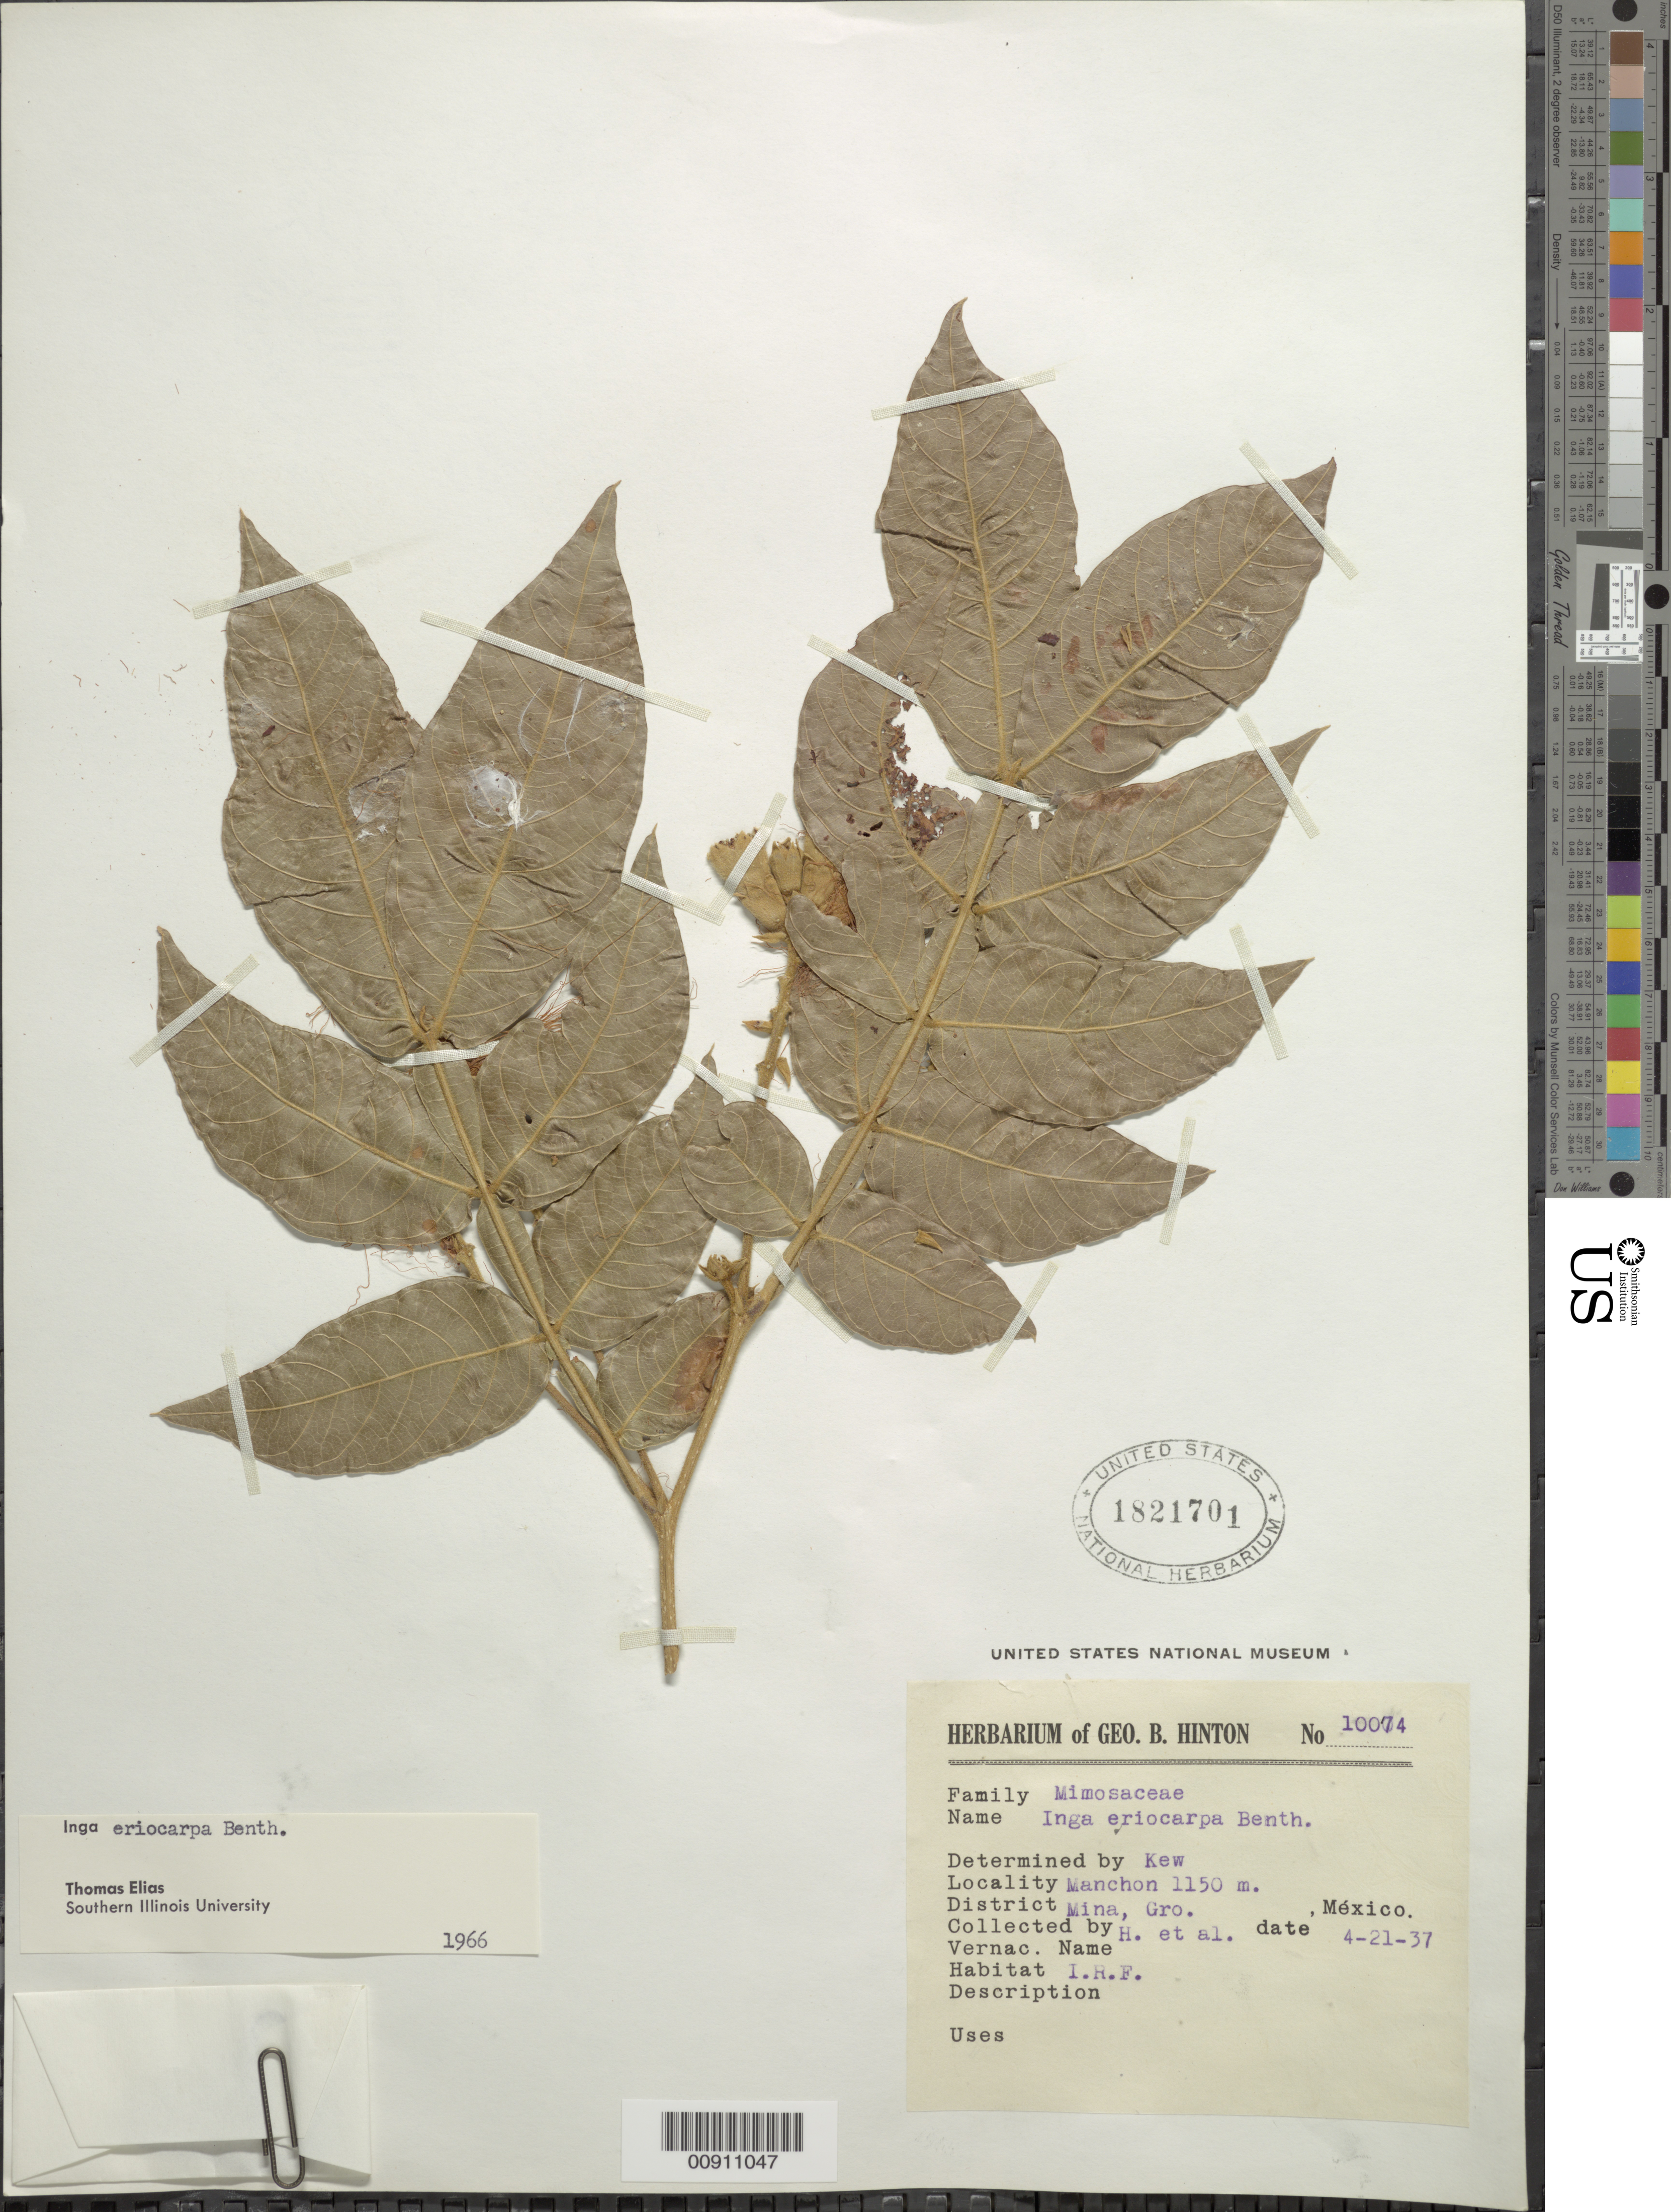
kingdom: Plantae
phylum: Tracheophyta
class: Magnoliopsida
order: Fabales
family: Fabaceae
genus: Inga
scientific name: Inga vera subsp. eriocarpa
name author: (Benth.) J. León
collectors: G. B. Hinton & et al.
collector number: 10074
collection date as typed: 21 Apr 1937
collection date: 1937-04-21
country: Mexico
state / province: Guerrero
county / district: Mina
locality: Manchon, District Mina, Guerrero.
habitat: I.R.F.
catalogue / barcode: US 1821701